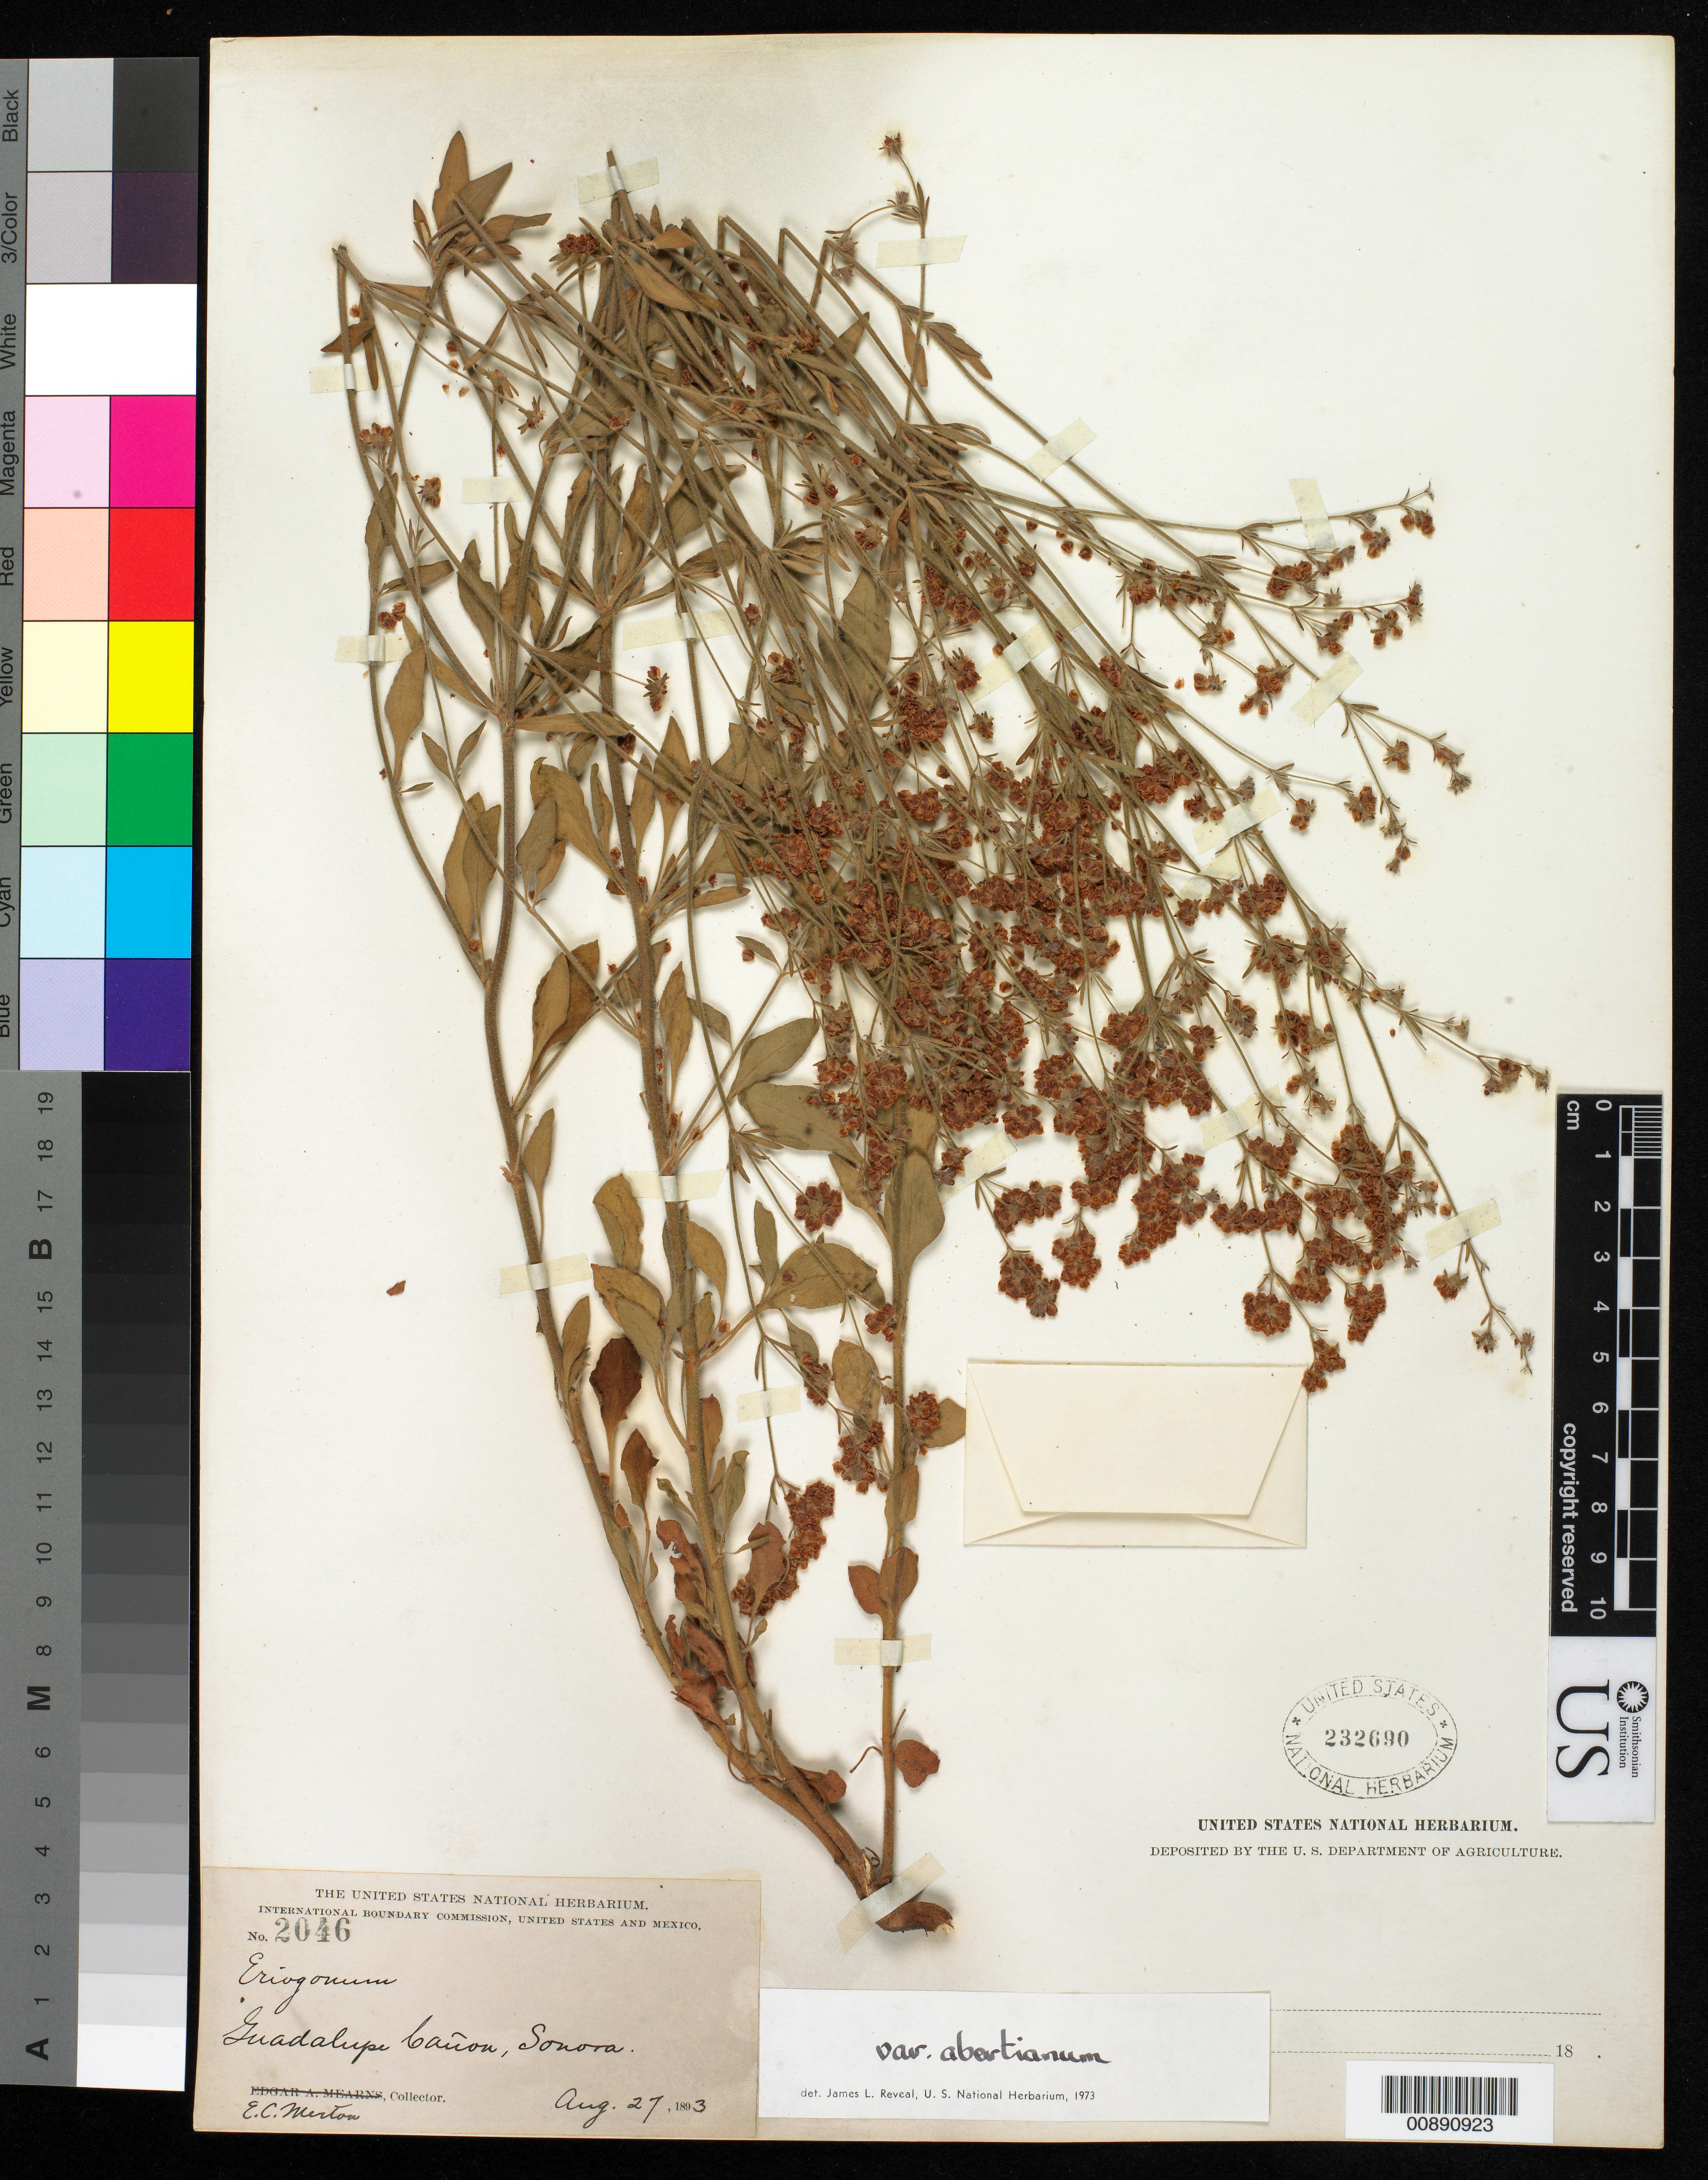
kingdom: Plantae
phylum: Tracheophyta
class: Magnoliopsida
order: Caryophyllales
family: Polygonaceae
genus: Eriogonum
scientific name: Eriogonum abertianum var. abertianum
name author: Torr.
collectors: E. Merton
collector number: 2046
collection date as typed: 27 Aug 1893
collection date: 1893-08-27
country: Mexico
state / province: Sonora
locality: Guadalupe Cañon, Sonora.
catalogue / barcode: US 232690